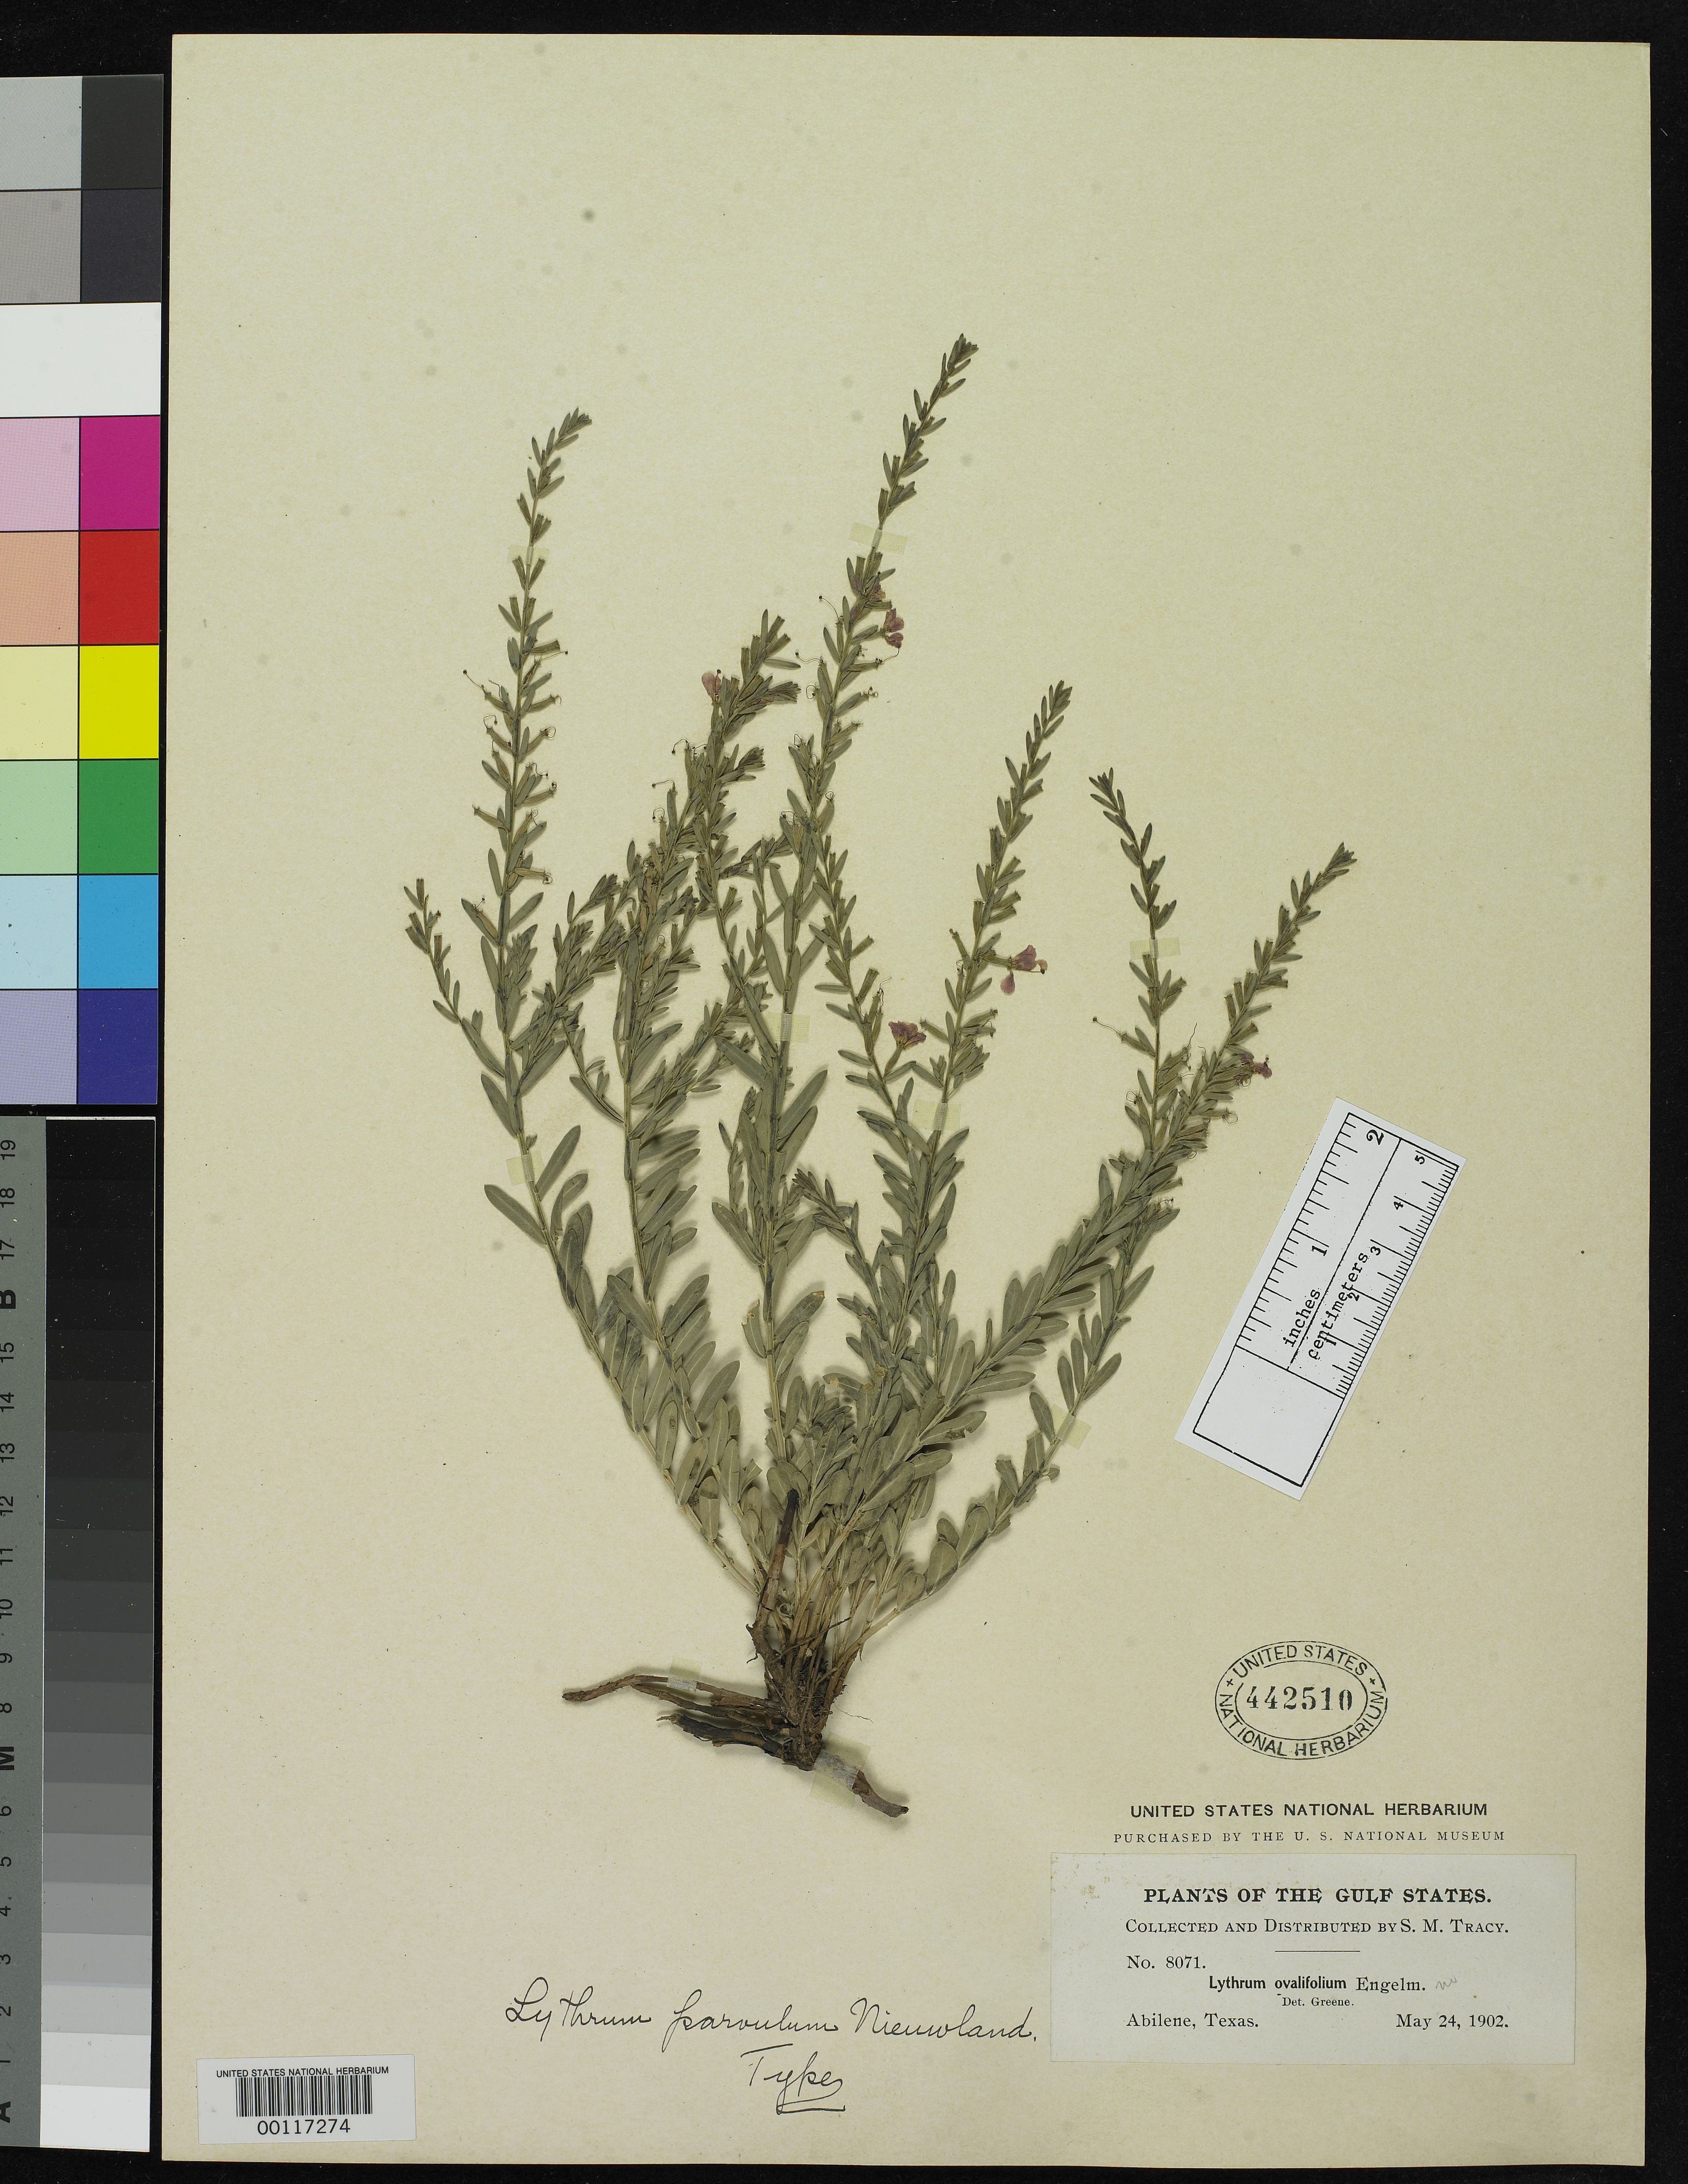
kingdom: Plantae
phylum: Tracheophyta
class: Magnoliopsida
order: Myrtales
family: Lythraceae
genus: Lythrum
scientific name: Lythrum parvulum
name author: Nieuwl.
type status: Holotype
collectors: S. M. Tracy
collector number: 8071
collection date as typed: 24 May 1902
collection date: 1902-05-24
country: United States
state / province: Texas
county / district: Taylor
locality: Abilene.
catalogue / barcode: US 442510